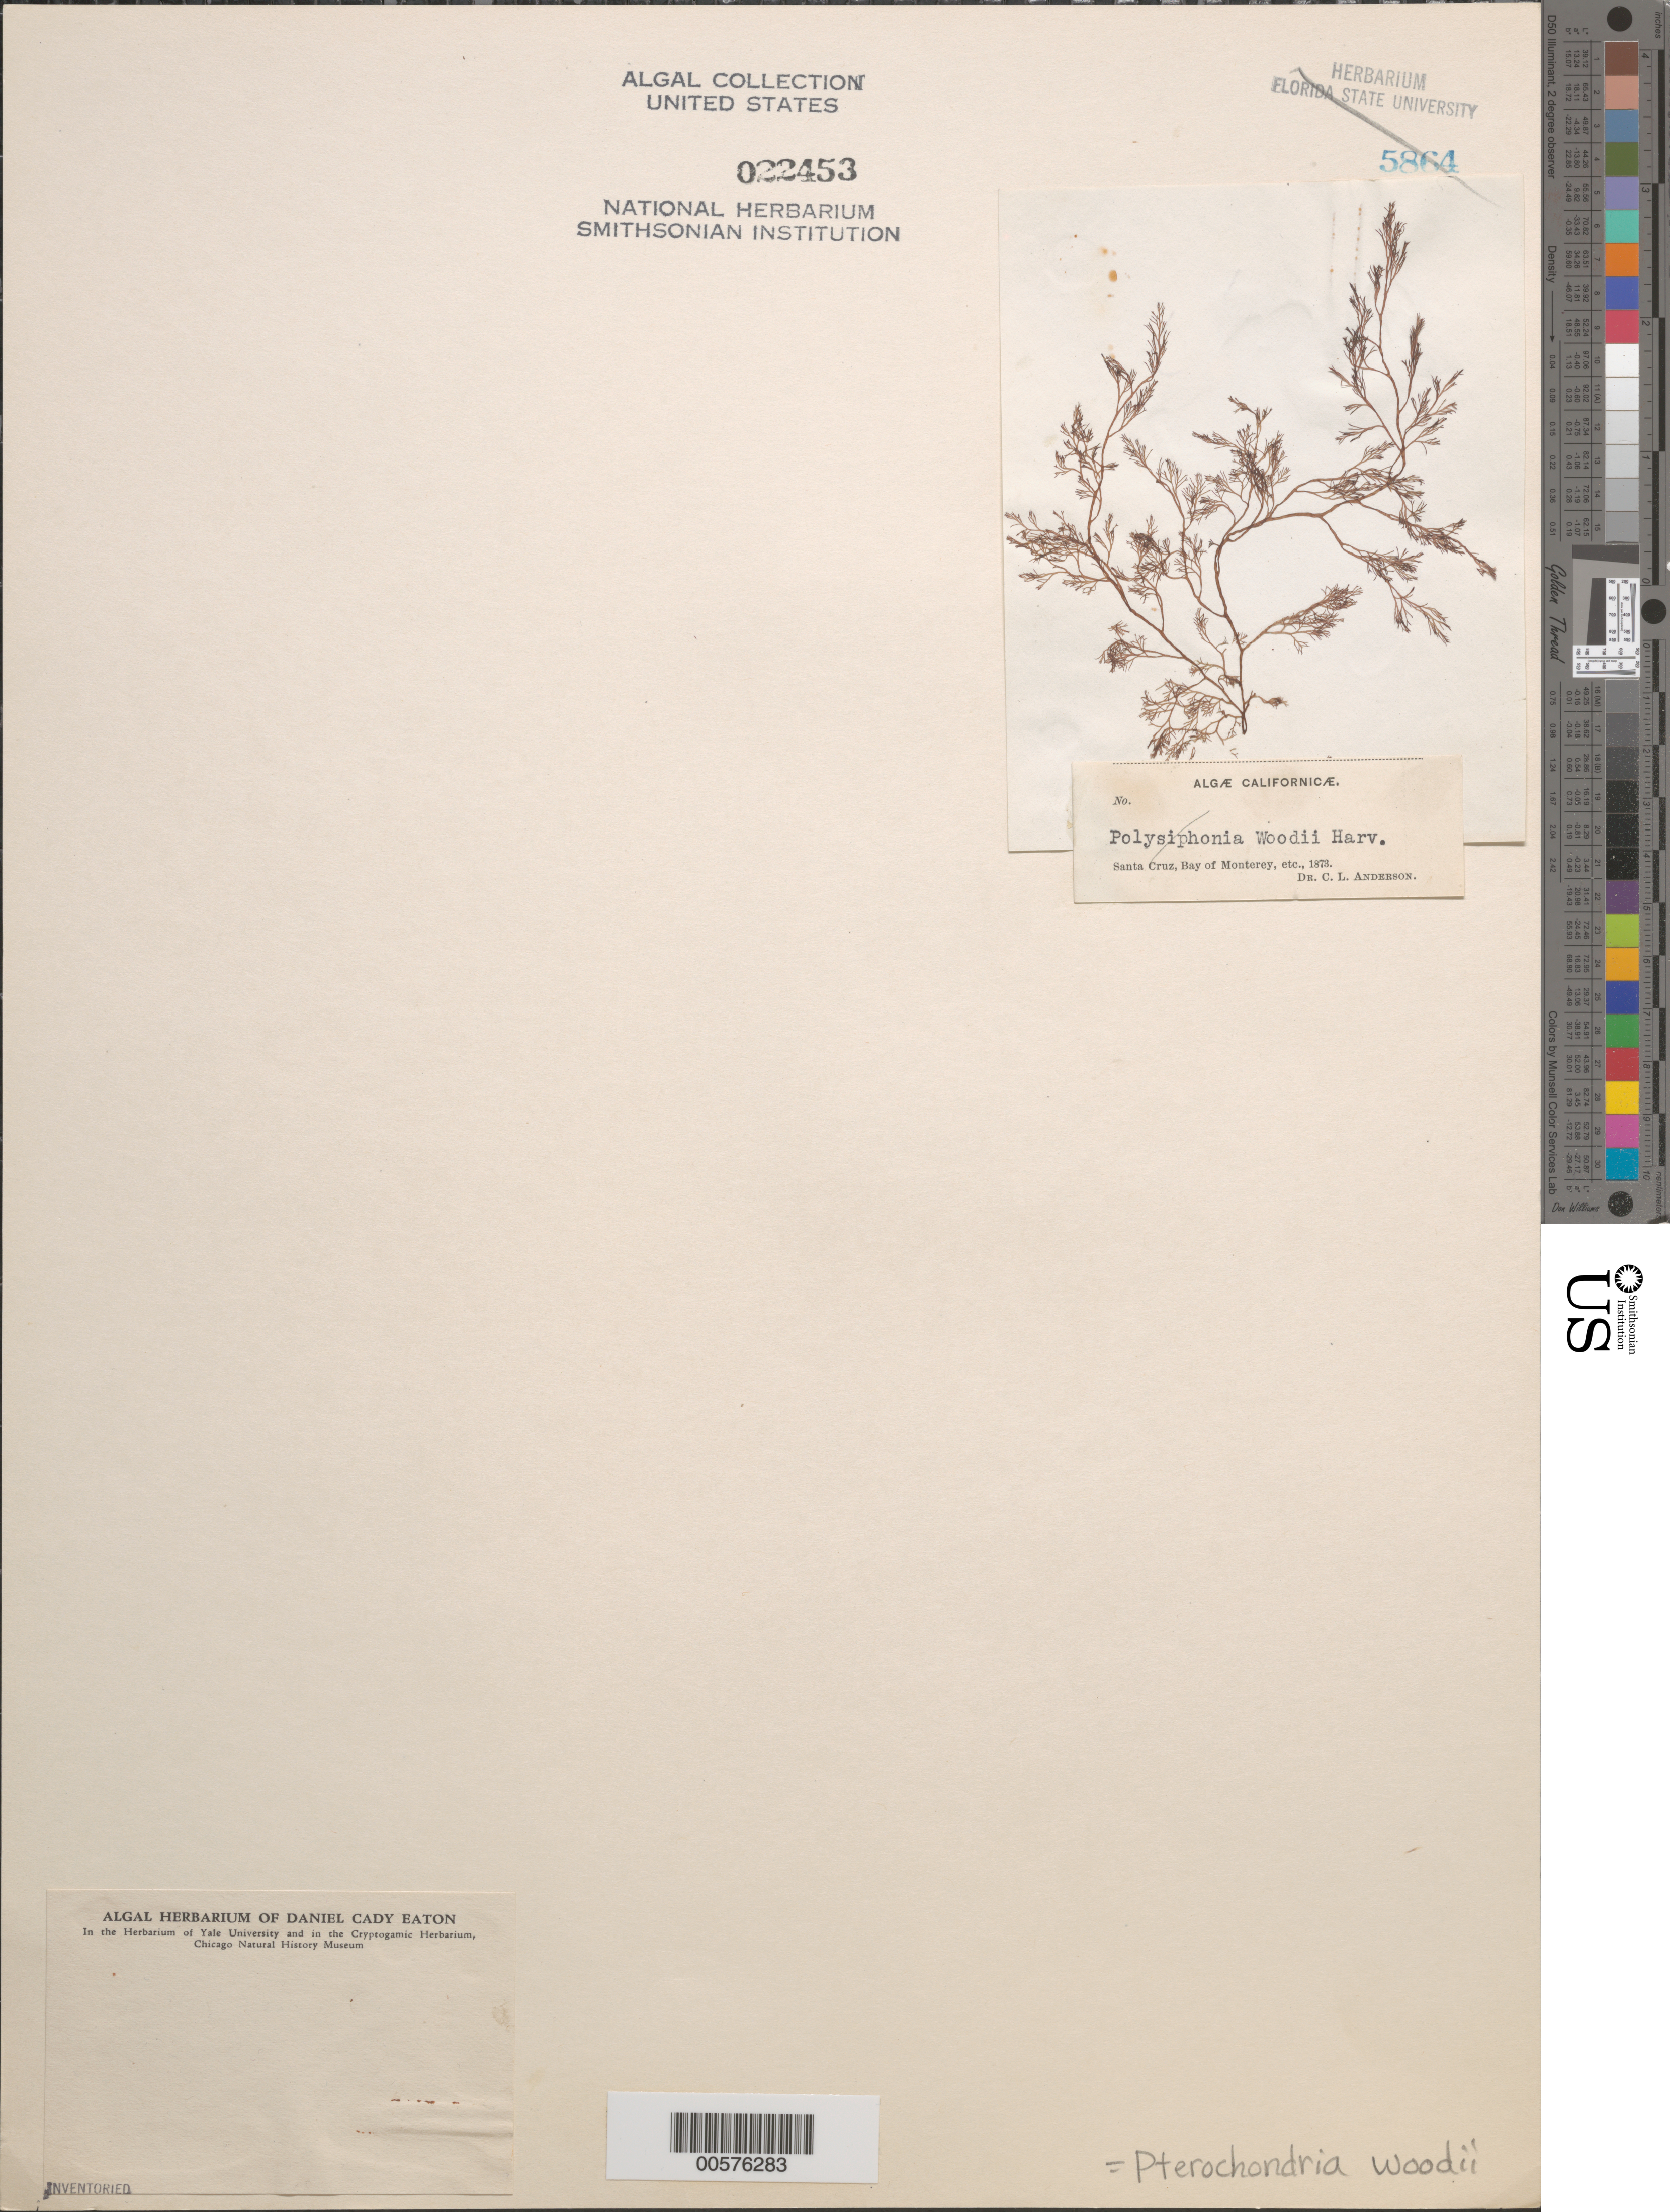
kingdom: Plantae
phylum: Rhodophyta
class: Florideophyceae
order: Ceramiales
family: Rhodomelaceae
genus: Pterochondria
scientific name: Pterochondria woodii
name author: (Harv.) Hollenb.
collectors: C. L. Anderson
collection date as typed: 1873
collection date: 1873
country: United States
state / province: California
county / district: Santa Cruz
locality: Santa Cruz, Monterey Bay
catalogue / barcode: US 22453